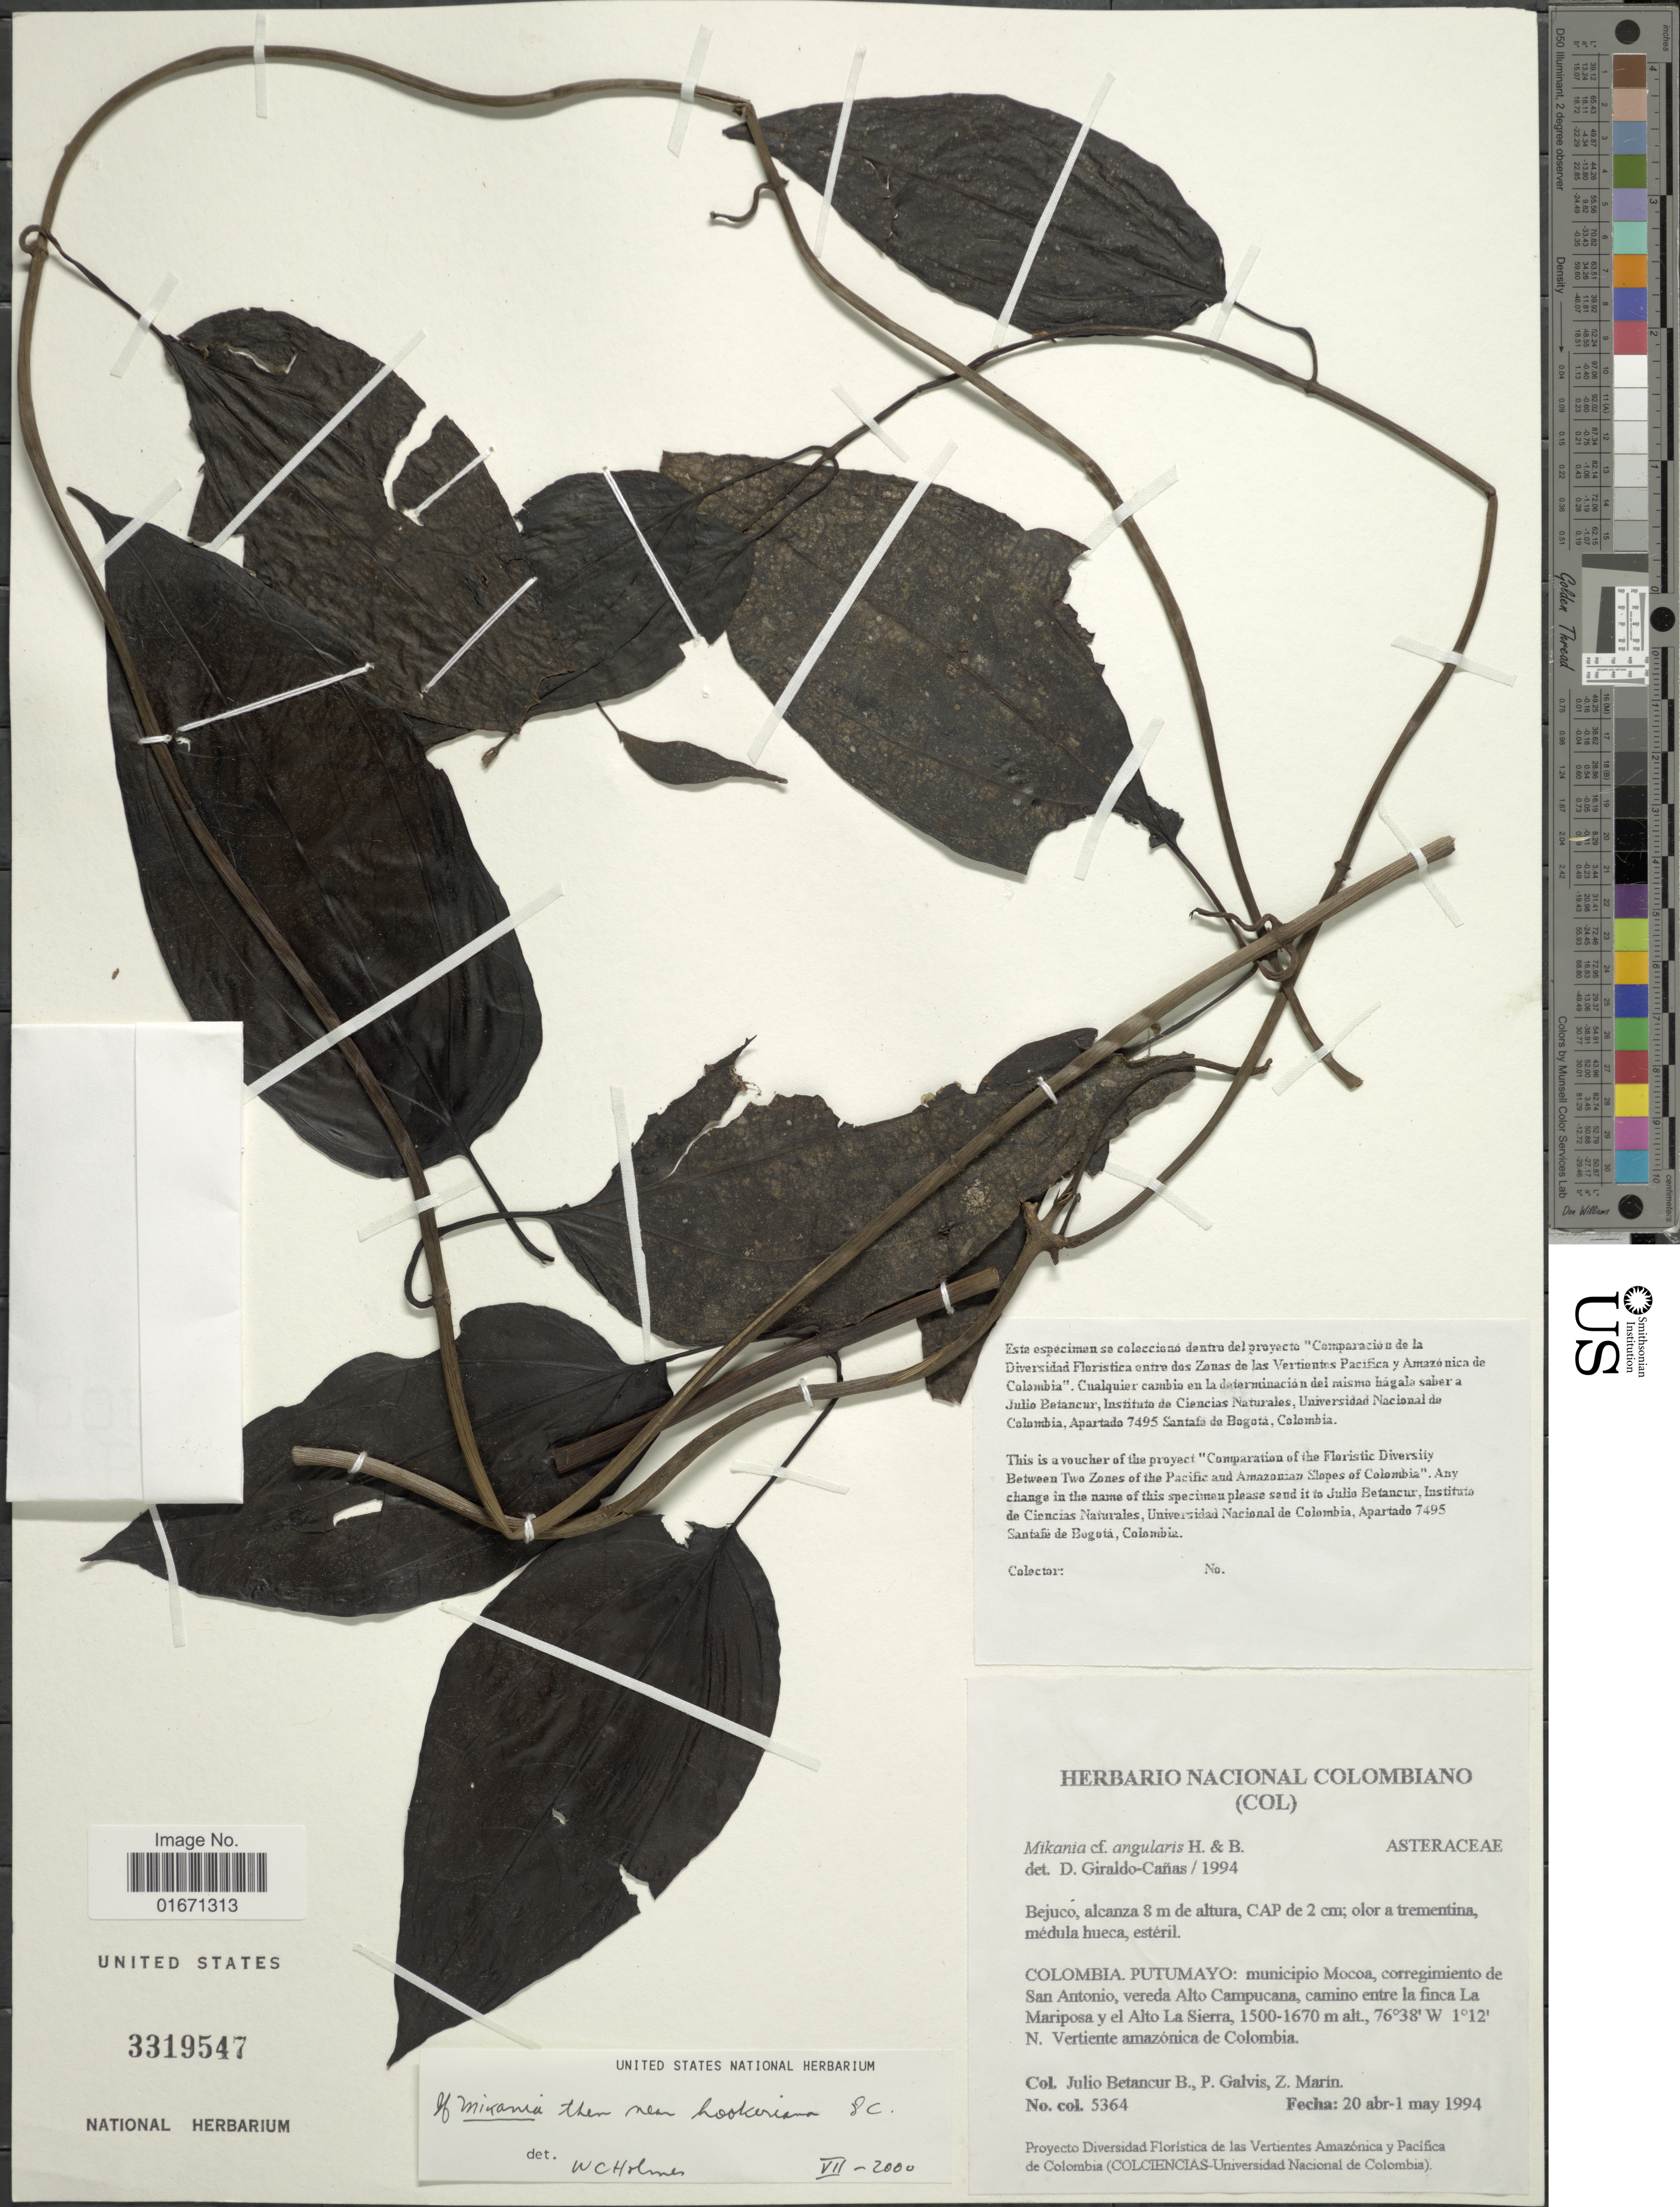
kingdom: Plantae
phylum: Tracheophyta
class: Magnoliopsida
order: Asterales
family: Asteraceae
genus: Mikania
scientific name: Mikania hookeriana var. platyphylla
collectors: J. Betancur-B., P. Galvis & Z. Marin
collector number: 5364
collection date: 1994-04-20/1994-05-01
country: Colombia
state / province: Putumayo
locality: Municipio Mocoa, corregimiento de San Antonio, vereda Alto Campucana, camino entre la finca La Mariposa y el Alto La Sierra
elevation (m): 1500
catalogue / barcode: US 3319547